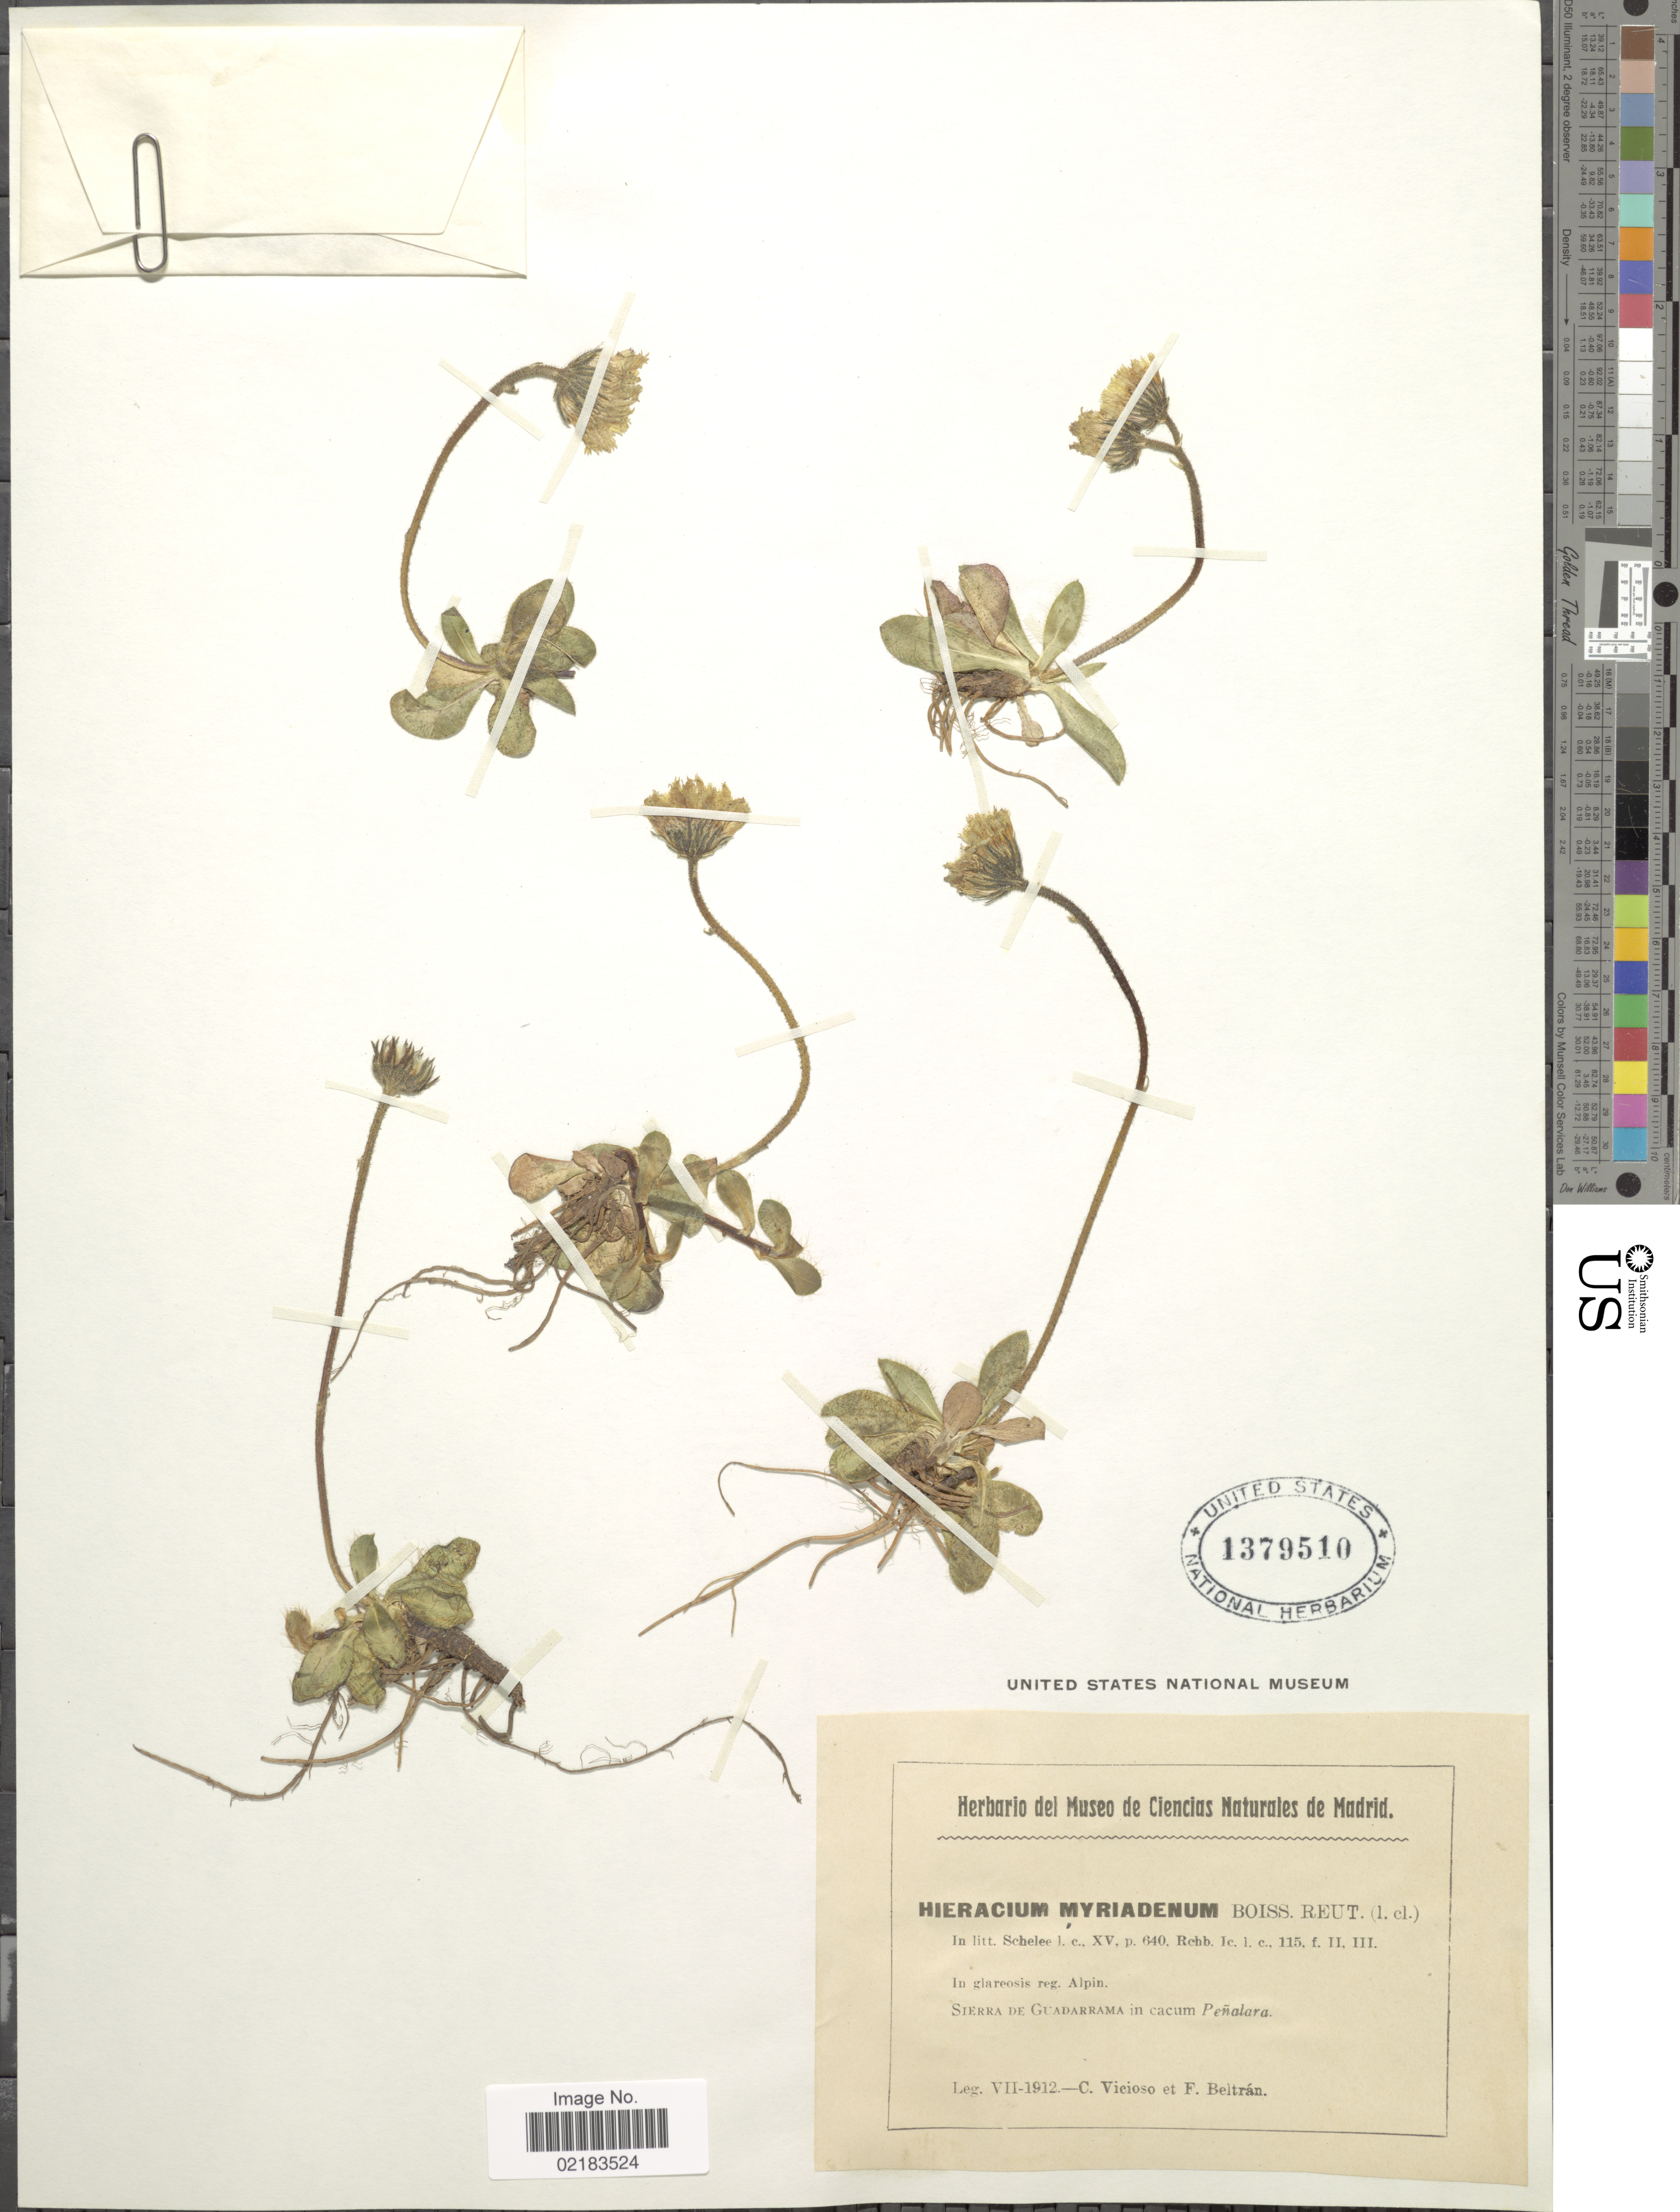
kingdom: Plantae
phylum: Tracheophyta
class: Magnoliopsida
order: Asterales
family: Asteraceae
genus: Pilosella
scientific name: Pilosella vahlii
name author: (Froel.) F.W. Schultz & Sch. Bip.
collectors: C. Vicioso & F. Beltran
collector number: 640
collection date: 1912-07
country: Spain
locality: In glareosis reg. Alpin, Sierra de Guadarrama in cacum Peñalara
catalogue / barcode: US 1379510